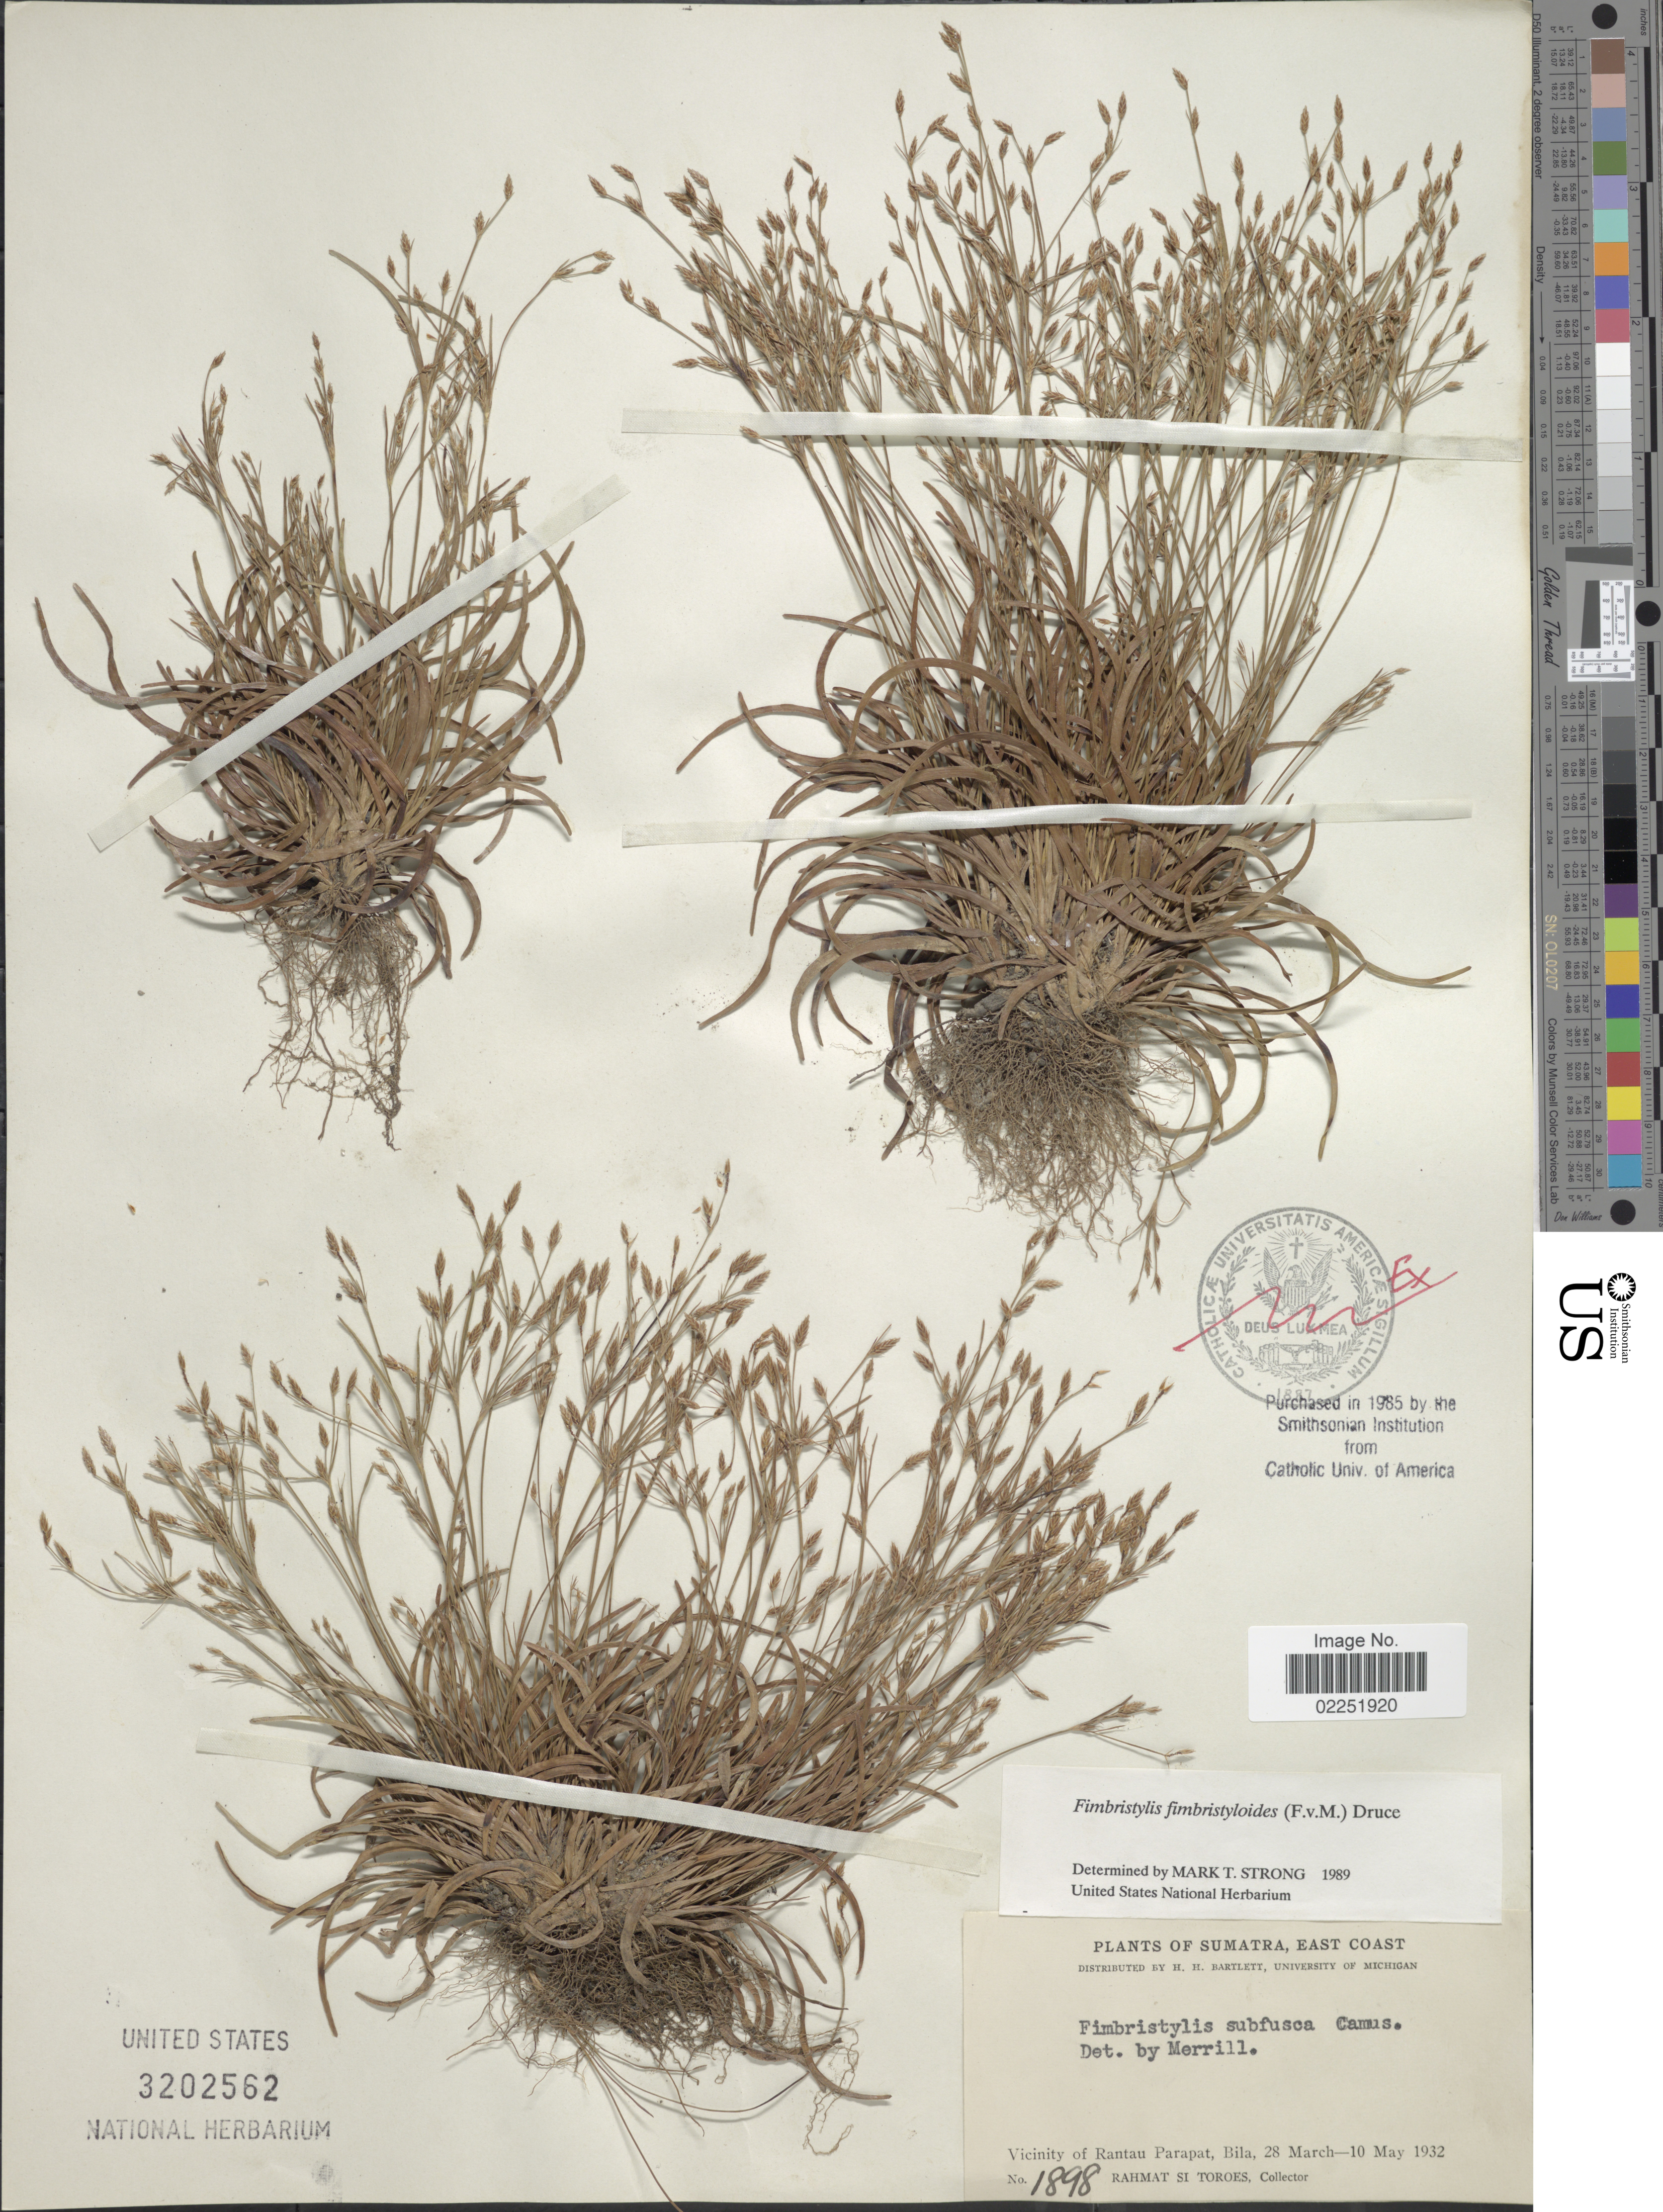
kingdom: Plantae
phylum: Tracheophyta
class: Liliopsida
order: Poales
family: Cyperaceae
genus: Fimbristylis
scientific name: Fimbristylis fimbristyloides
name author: (F. Muell.) Druce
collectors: Rahmat Si Boeea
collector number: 1898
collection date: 1932-03-28/1932-05-10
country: Indonesia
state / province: Sumatra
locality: East Coast, Vicinity of Rantau Parapat, Bila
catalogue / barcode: US 3202562